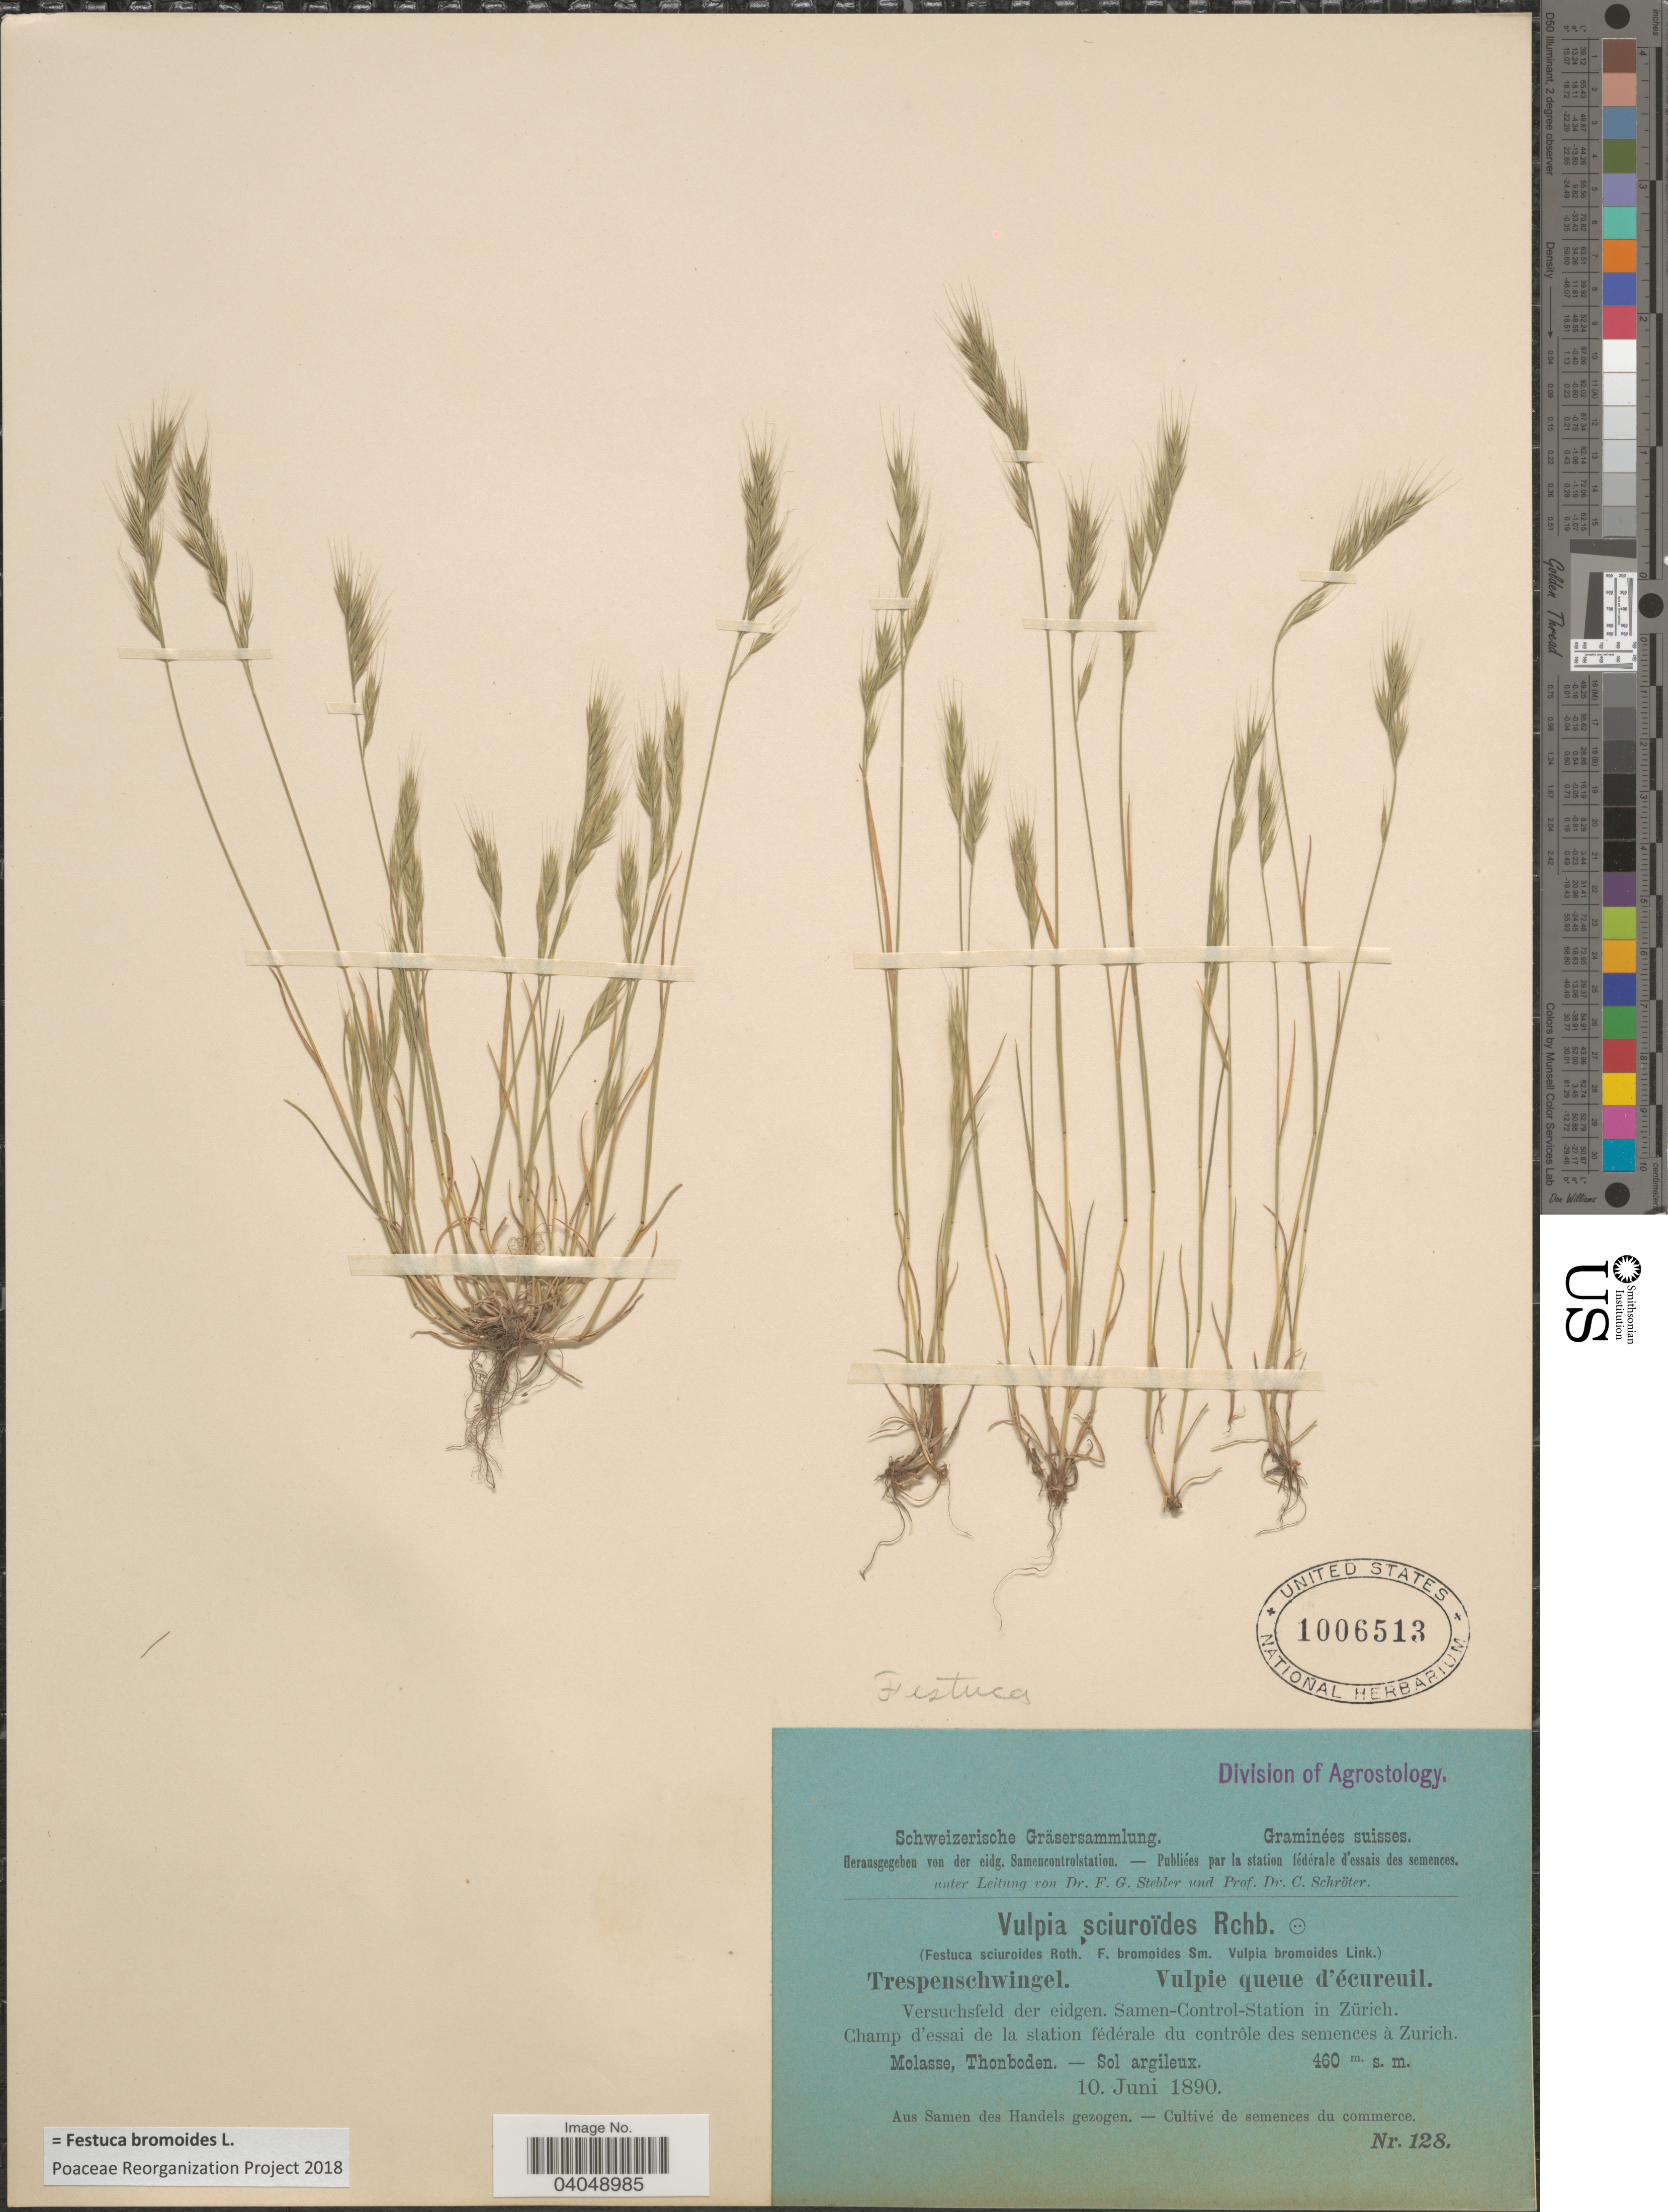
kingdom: Plantae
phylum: Tracheophyta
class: Liliopsida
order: Poales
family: Poaceae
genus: Festuca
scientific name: Festuca bromoides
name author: L.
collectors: Stebler, F.G. & Schröter, C.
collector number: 128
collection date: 1890-06-10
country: Switzerland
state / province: Zurich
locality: Samen-Control-Station in Zürich. Champ d' essai de la station fédérale du contrôle des semences à Zurich. Molasse, Thonboden. Aus Samen des Handels gezogen. - Cultivé de semences du commerce.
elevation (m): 460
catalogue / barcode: US 1006513